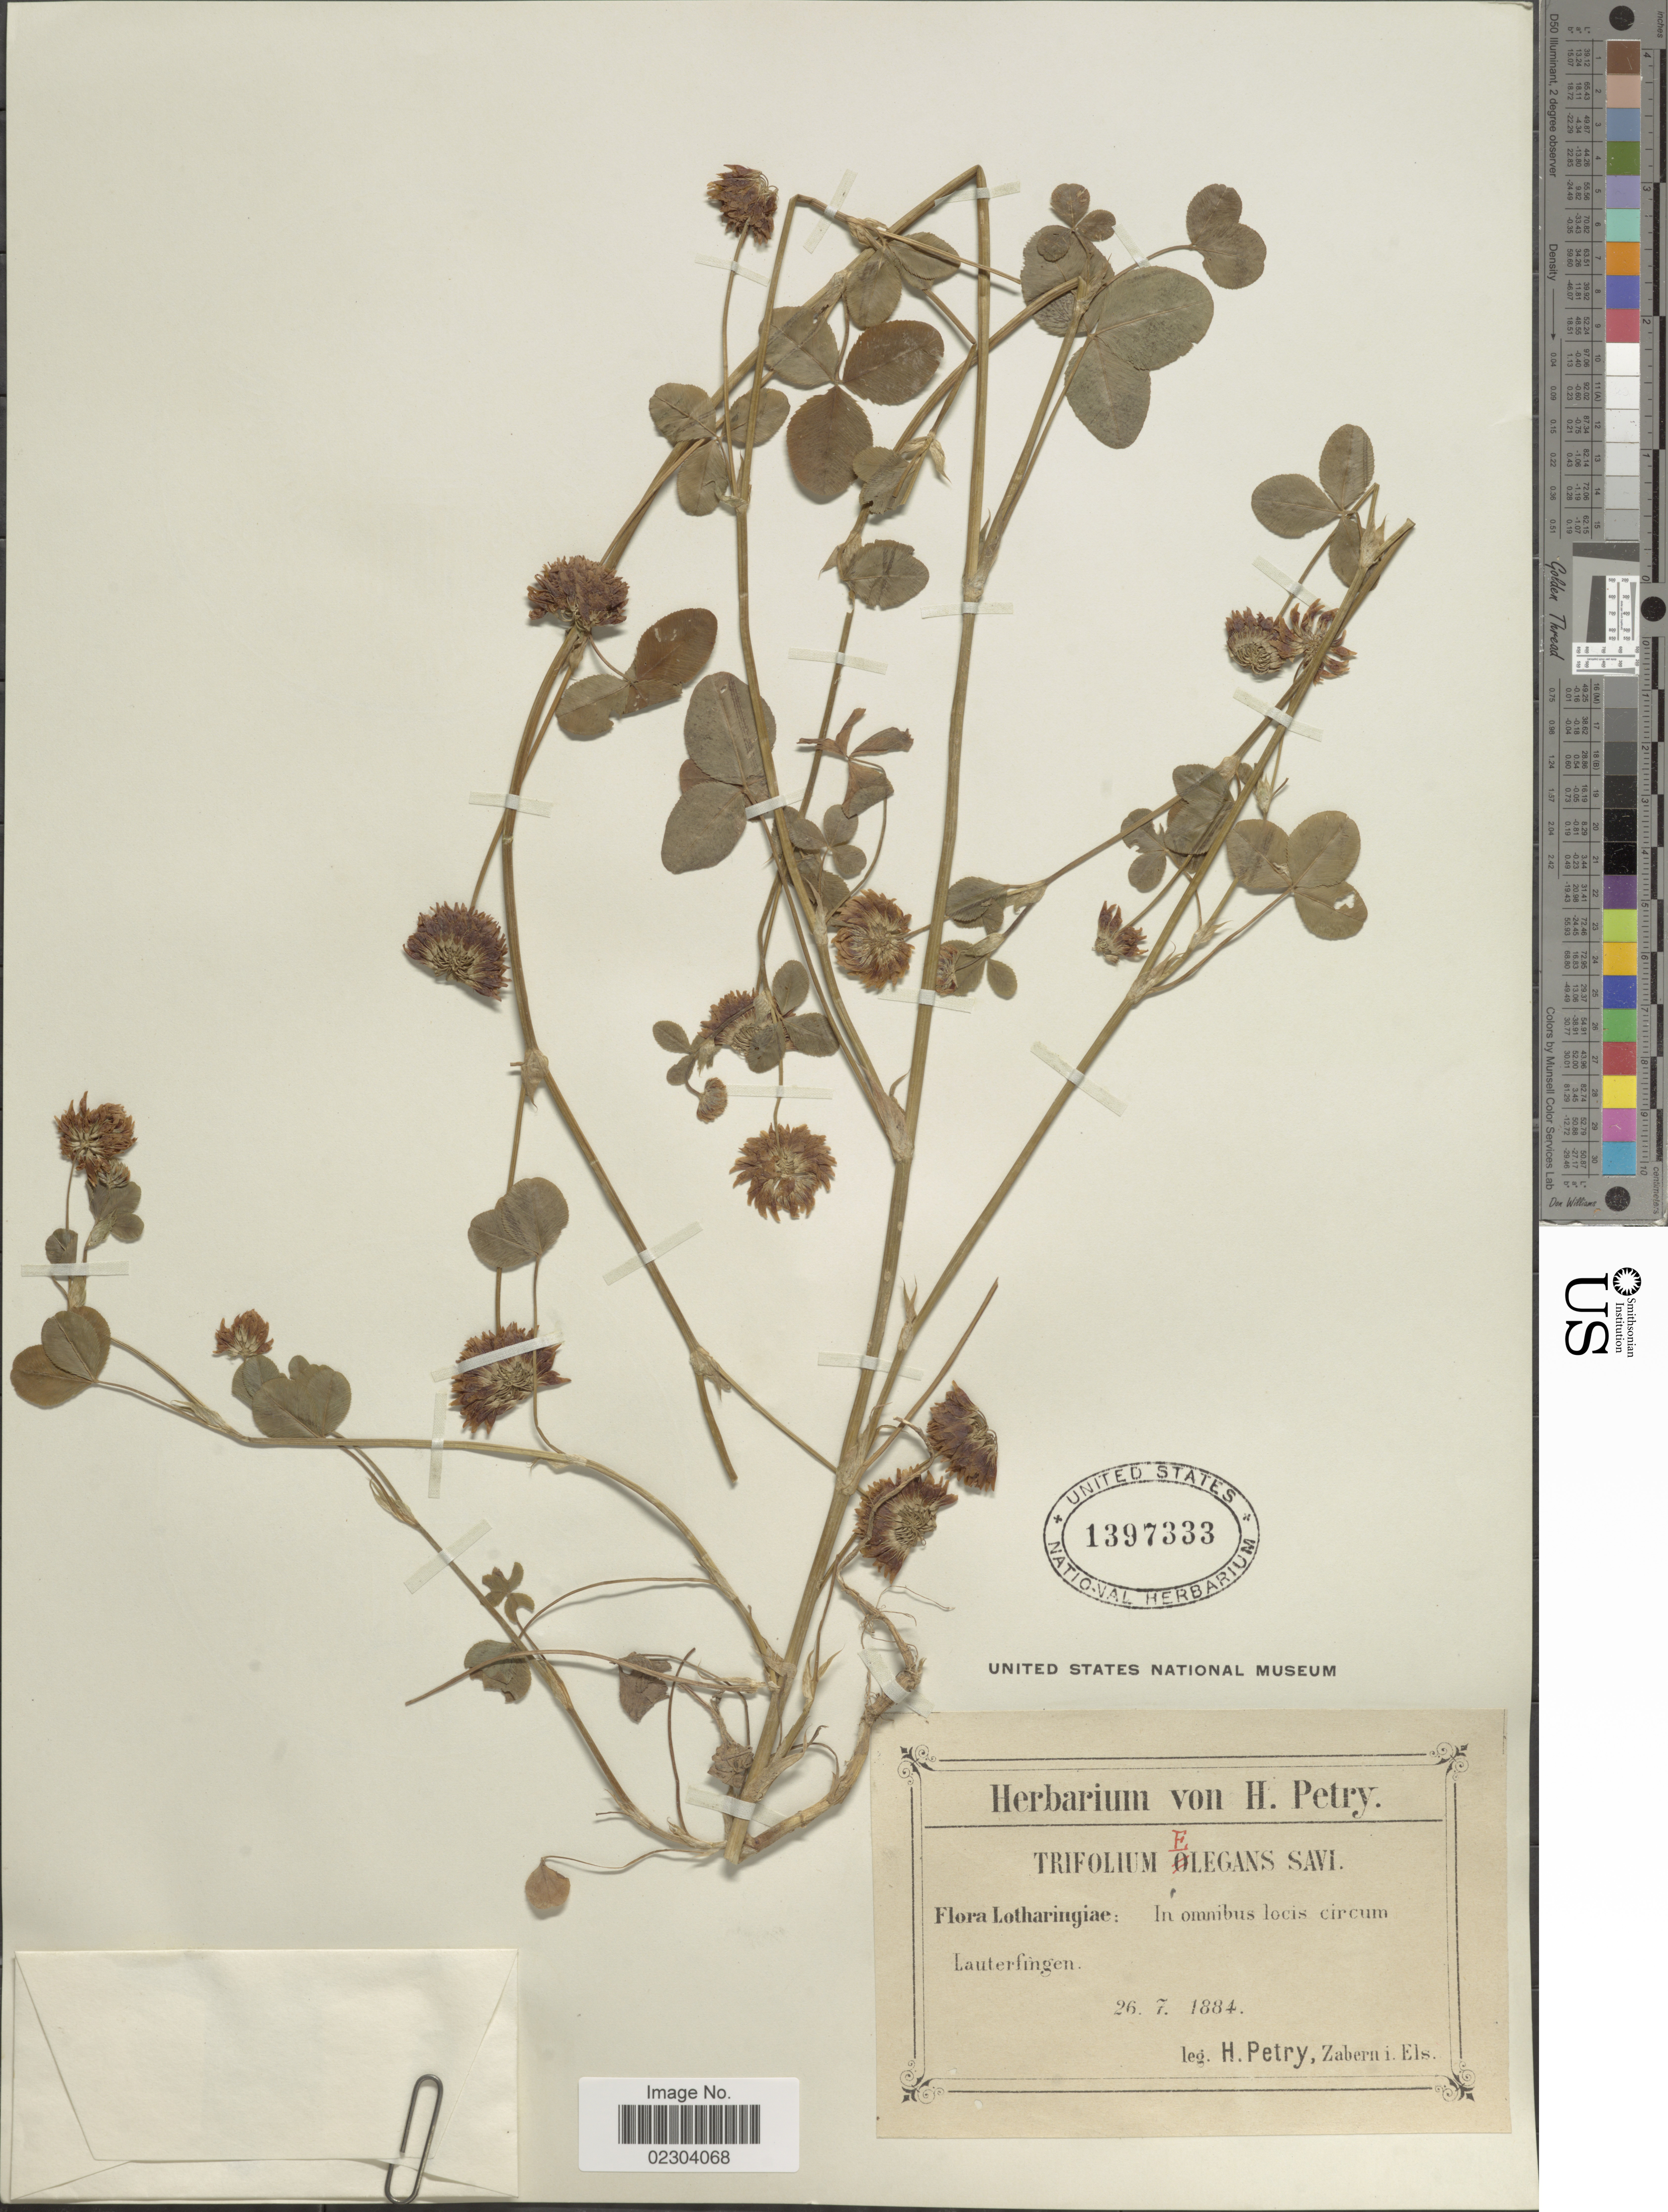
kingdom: Plantae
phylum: Tracheophyta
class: Magnoliopsida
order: Fabales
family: Fabaceae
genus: Trifolium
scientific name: Trifolium elegans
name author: Savi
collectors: H. Petry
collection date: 1884-07-26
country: France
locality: Lotharingiae: in omibus locis circum Lauterfingen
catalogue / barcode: US 1397333